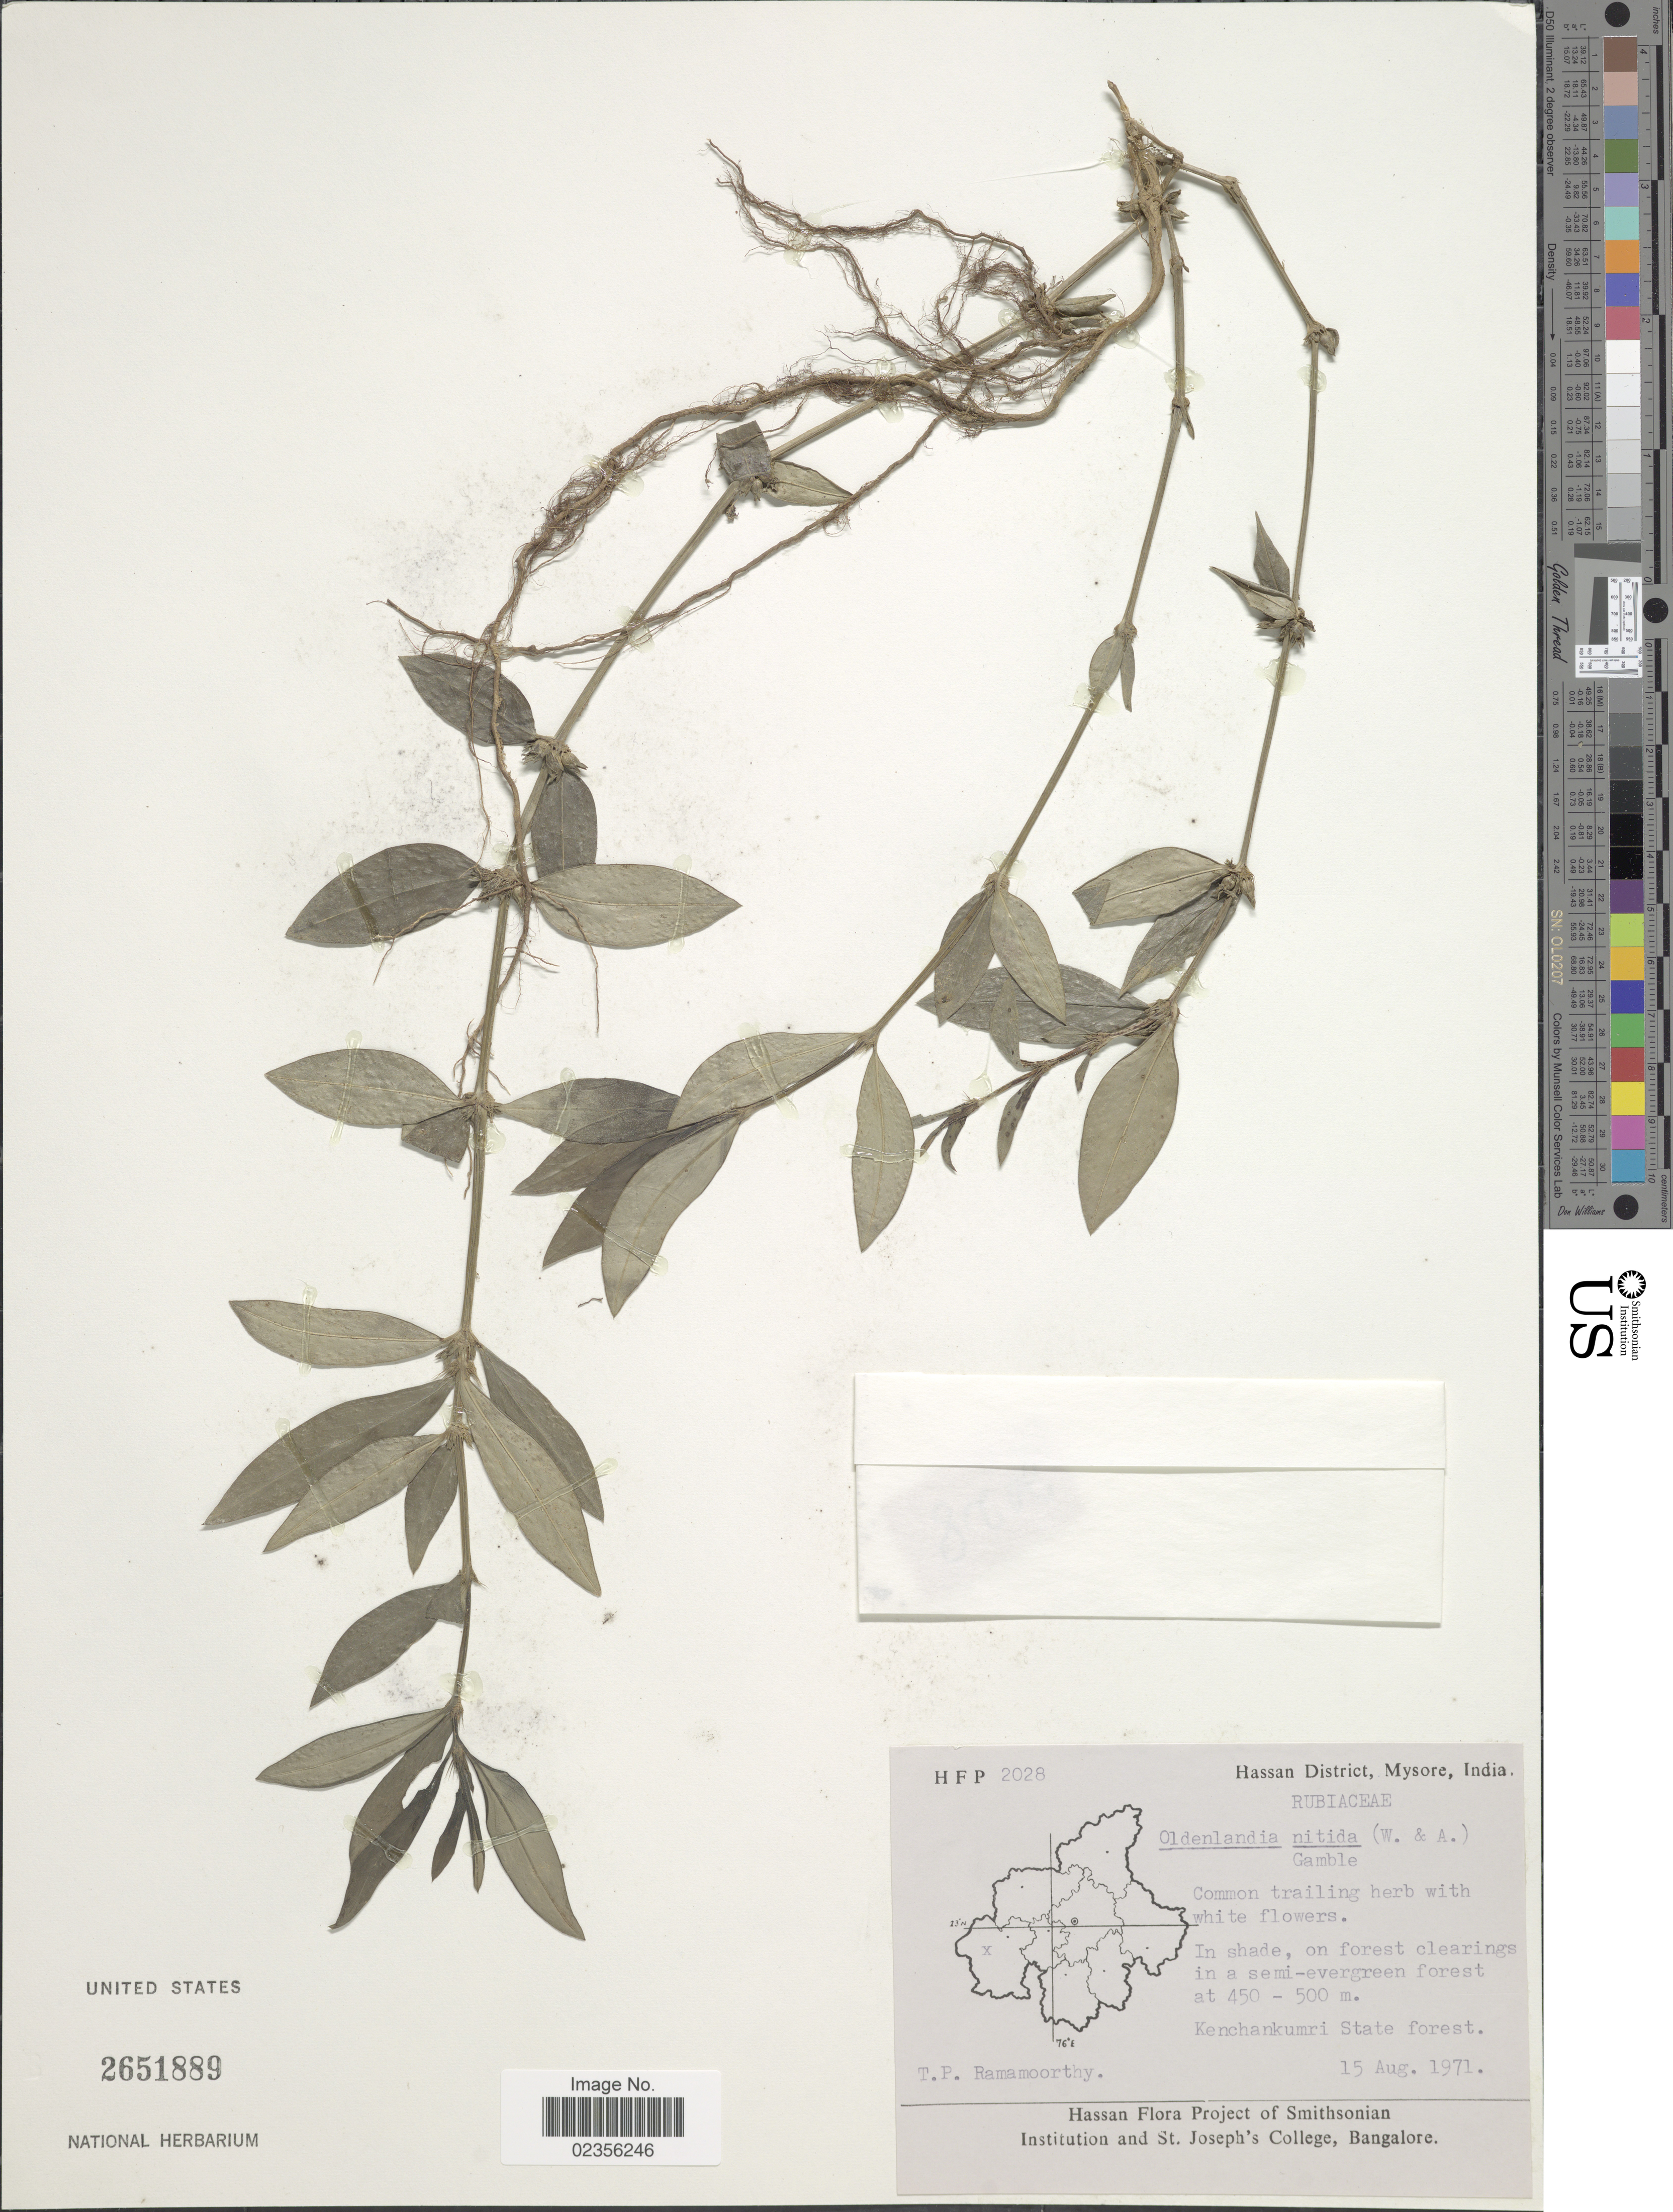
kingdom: Plantae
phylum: Tracheophyta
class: Magnoliopsida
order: Gentianales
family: Rubiaceae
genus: Hedyotis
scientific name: Hedyotis neesiana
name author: Arn.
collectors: T. P. Ramamoorthy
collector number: HFP 2028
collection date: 1971-08-15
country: India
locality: Hassan District, Mysore, India, Kenchankumri State forest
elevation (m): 450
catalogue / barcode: US 2651889